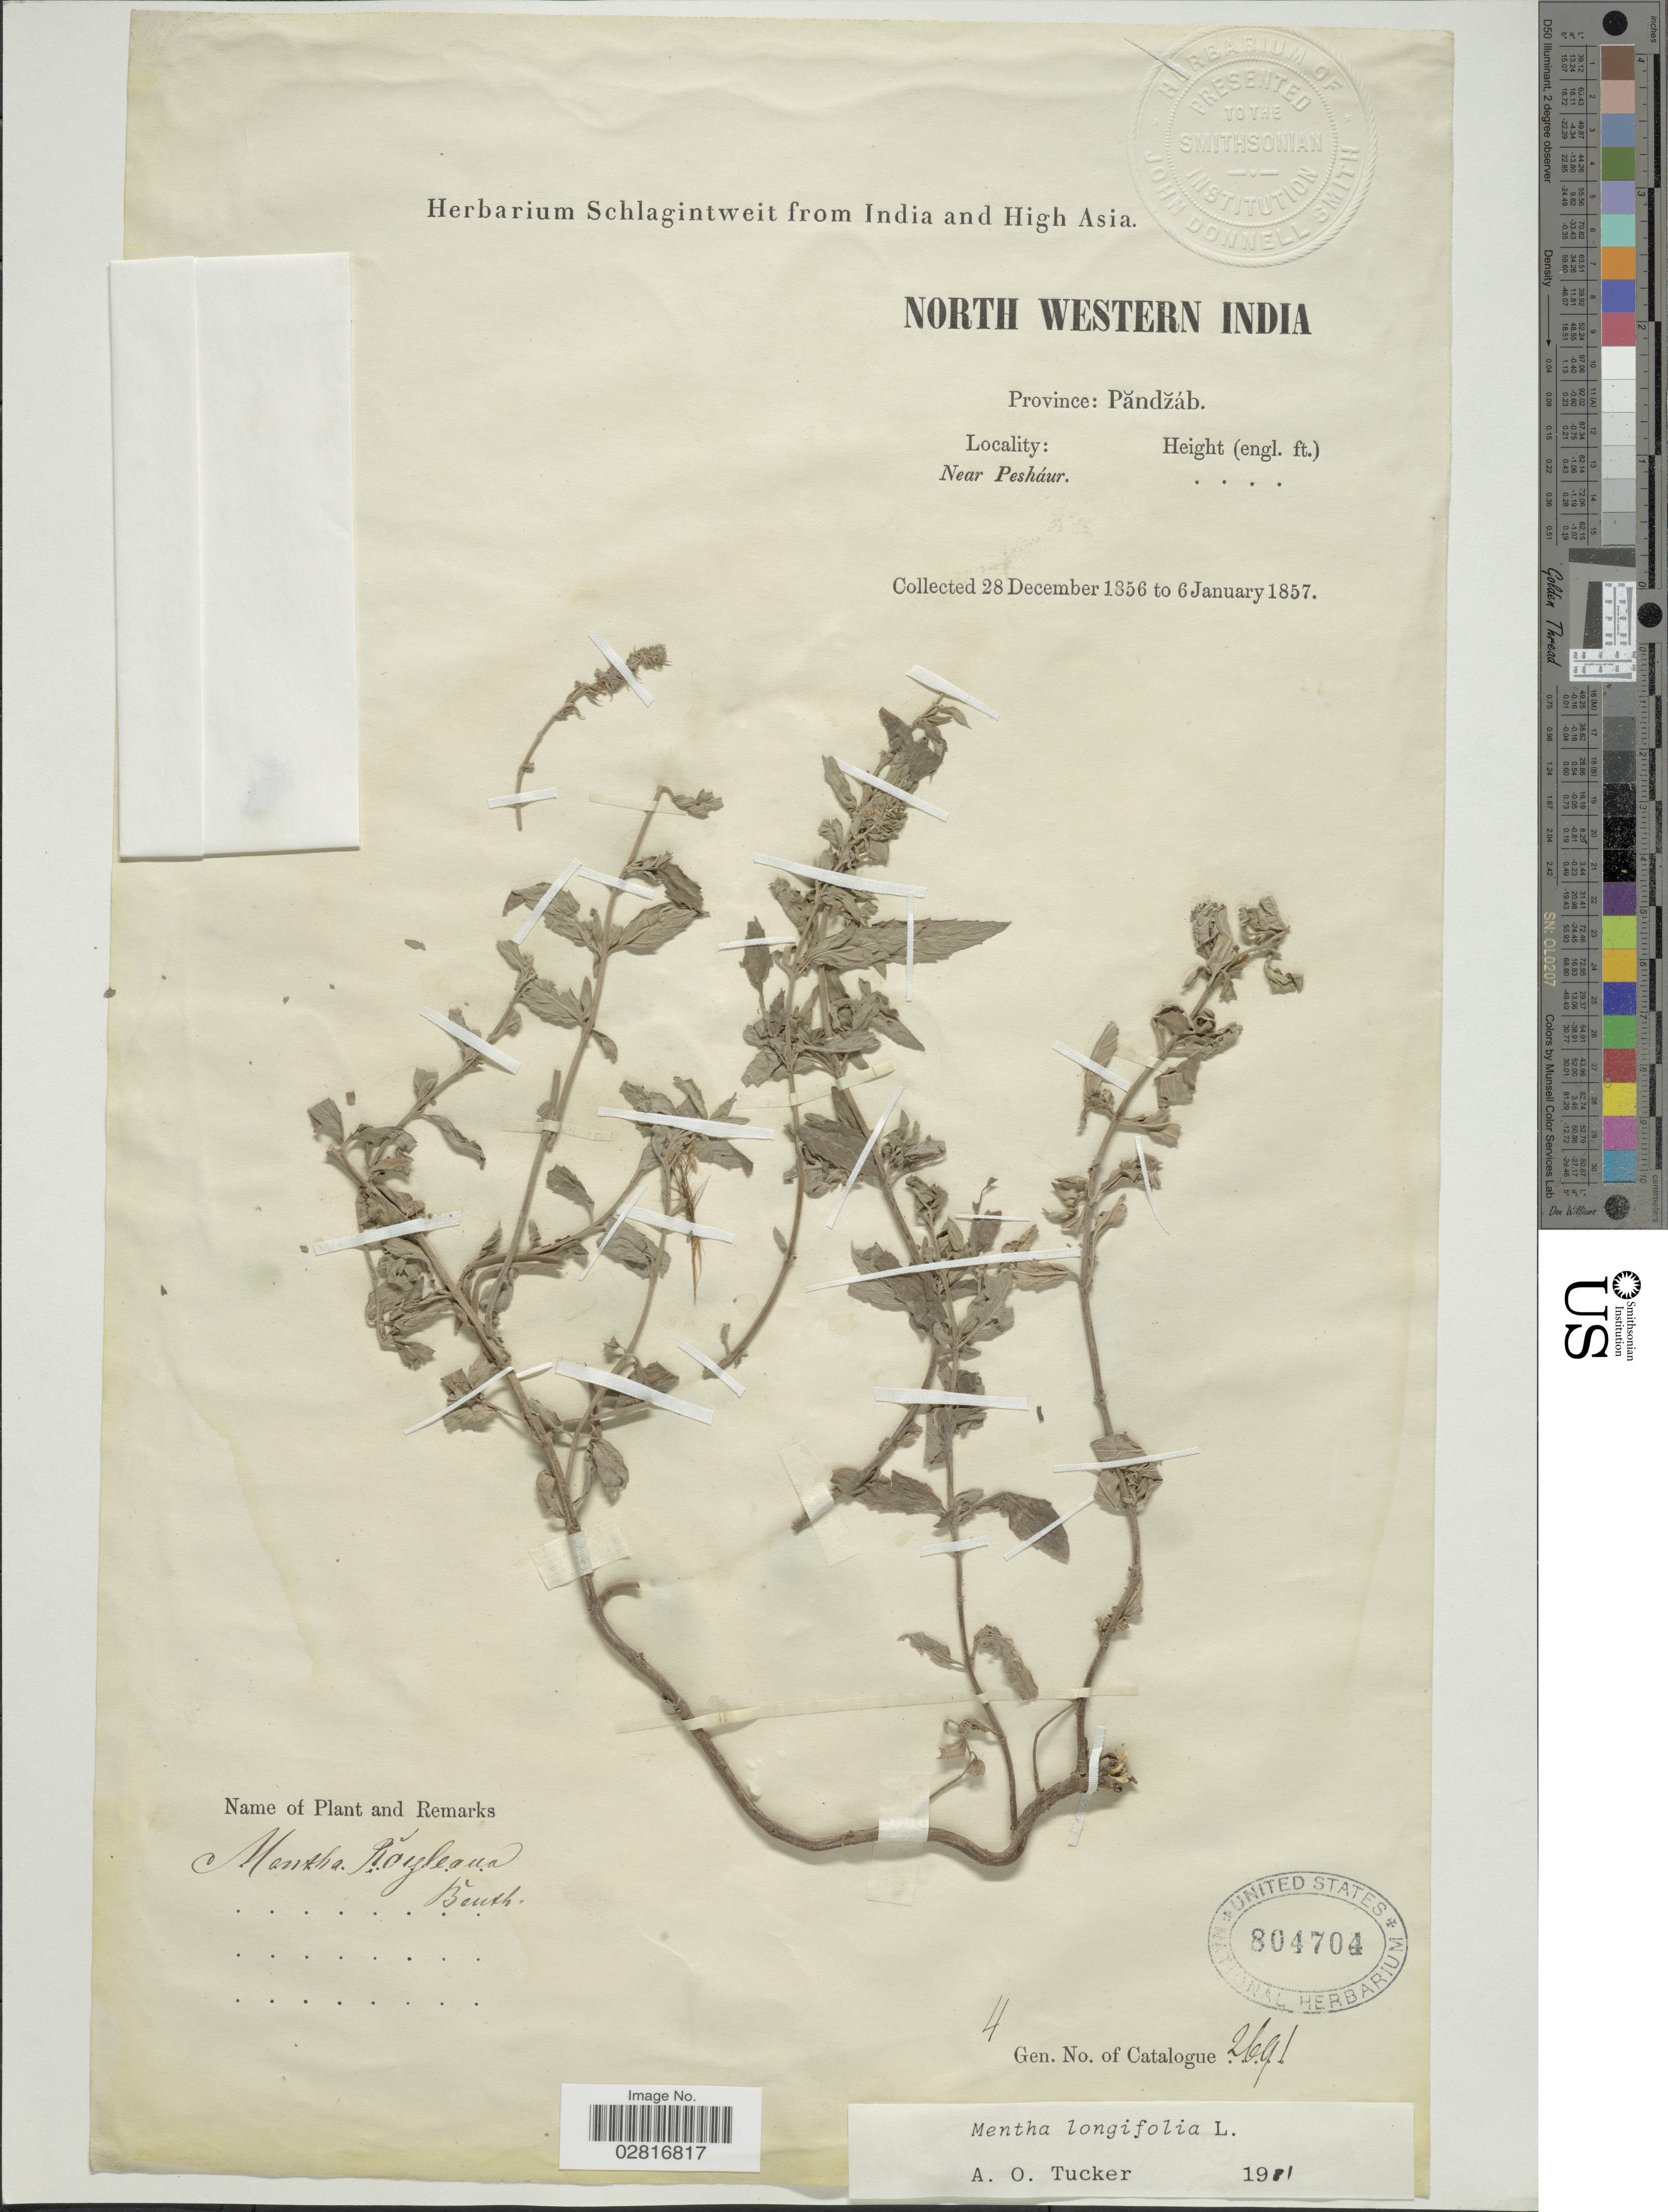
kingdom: Plantae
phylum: Tracheophyta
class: Magnoliopsida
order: Lamiales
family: Lamiaceae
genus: Mentha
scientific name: Mentha longifolia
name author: (L.) L.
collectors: ex herb. Schlagintweit from India and High Asia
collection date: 1856-12-28/1857-01-06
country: India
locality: North Western India, Province: Pândžáb, Near Pesháur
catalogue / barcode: US 804704